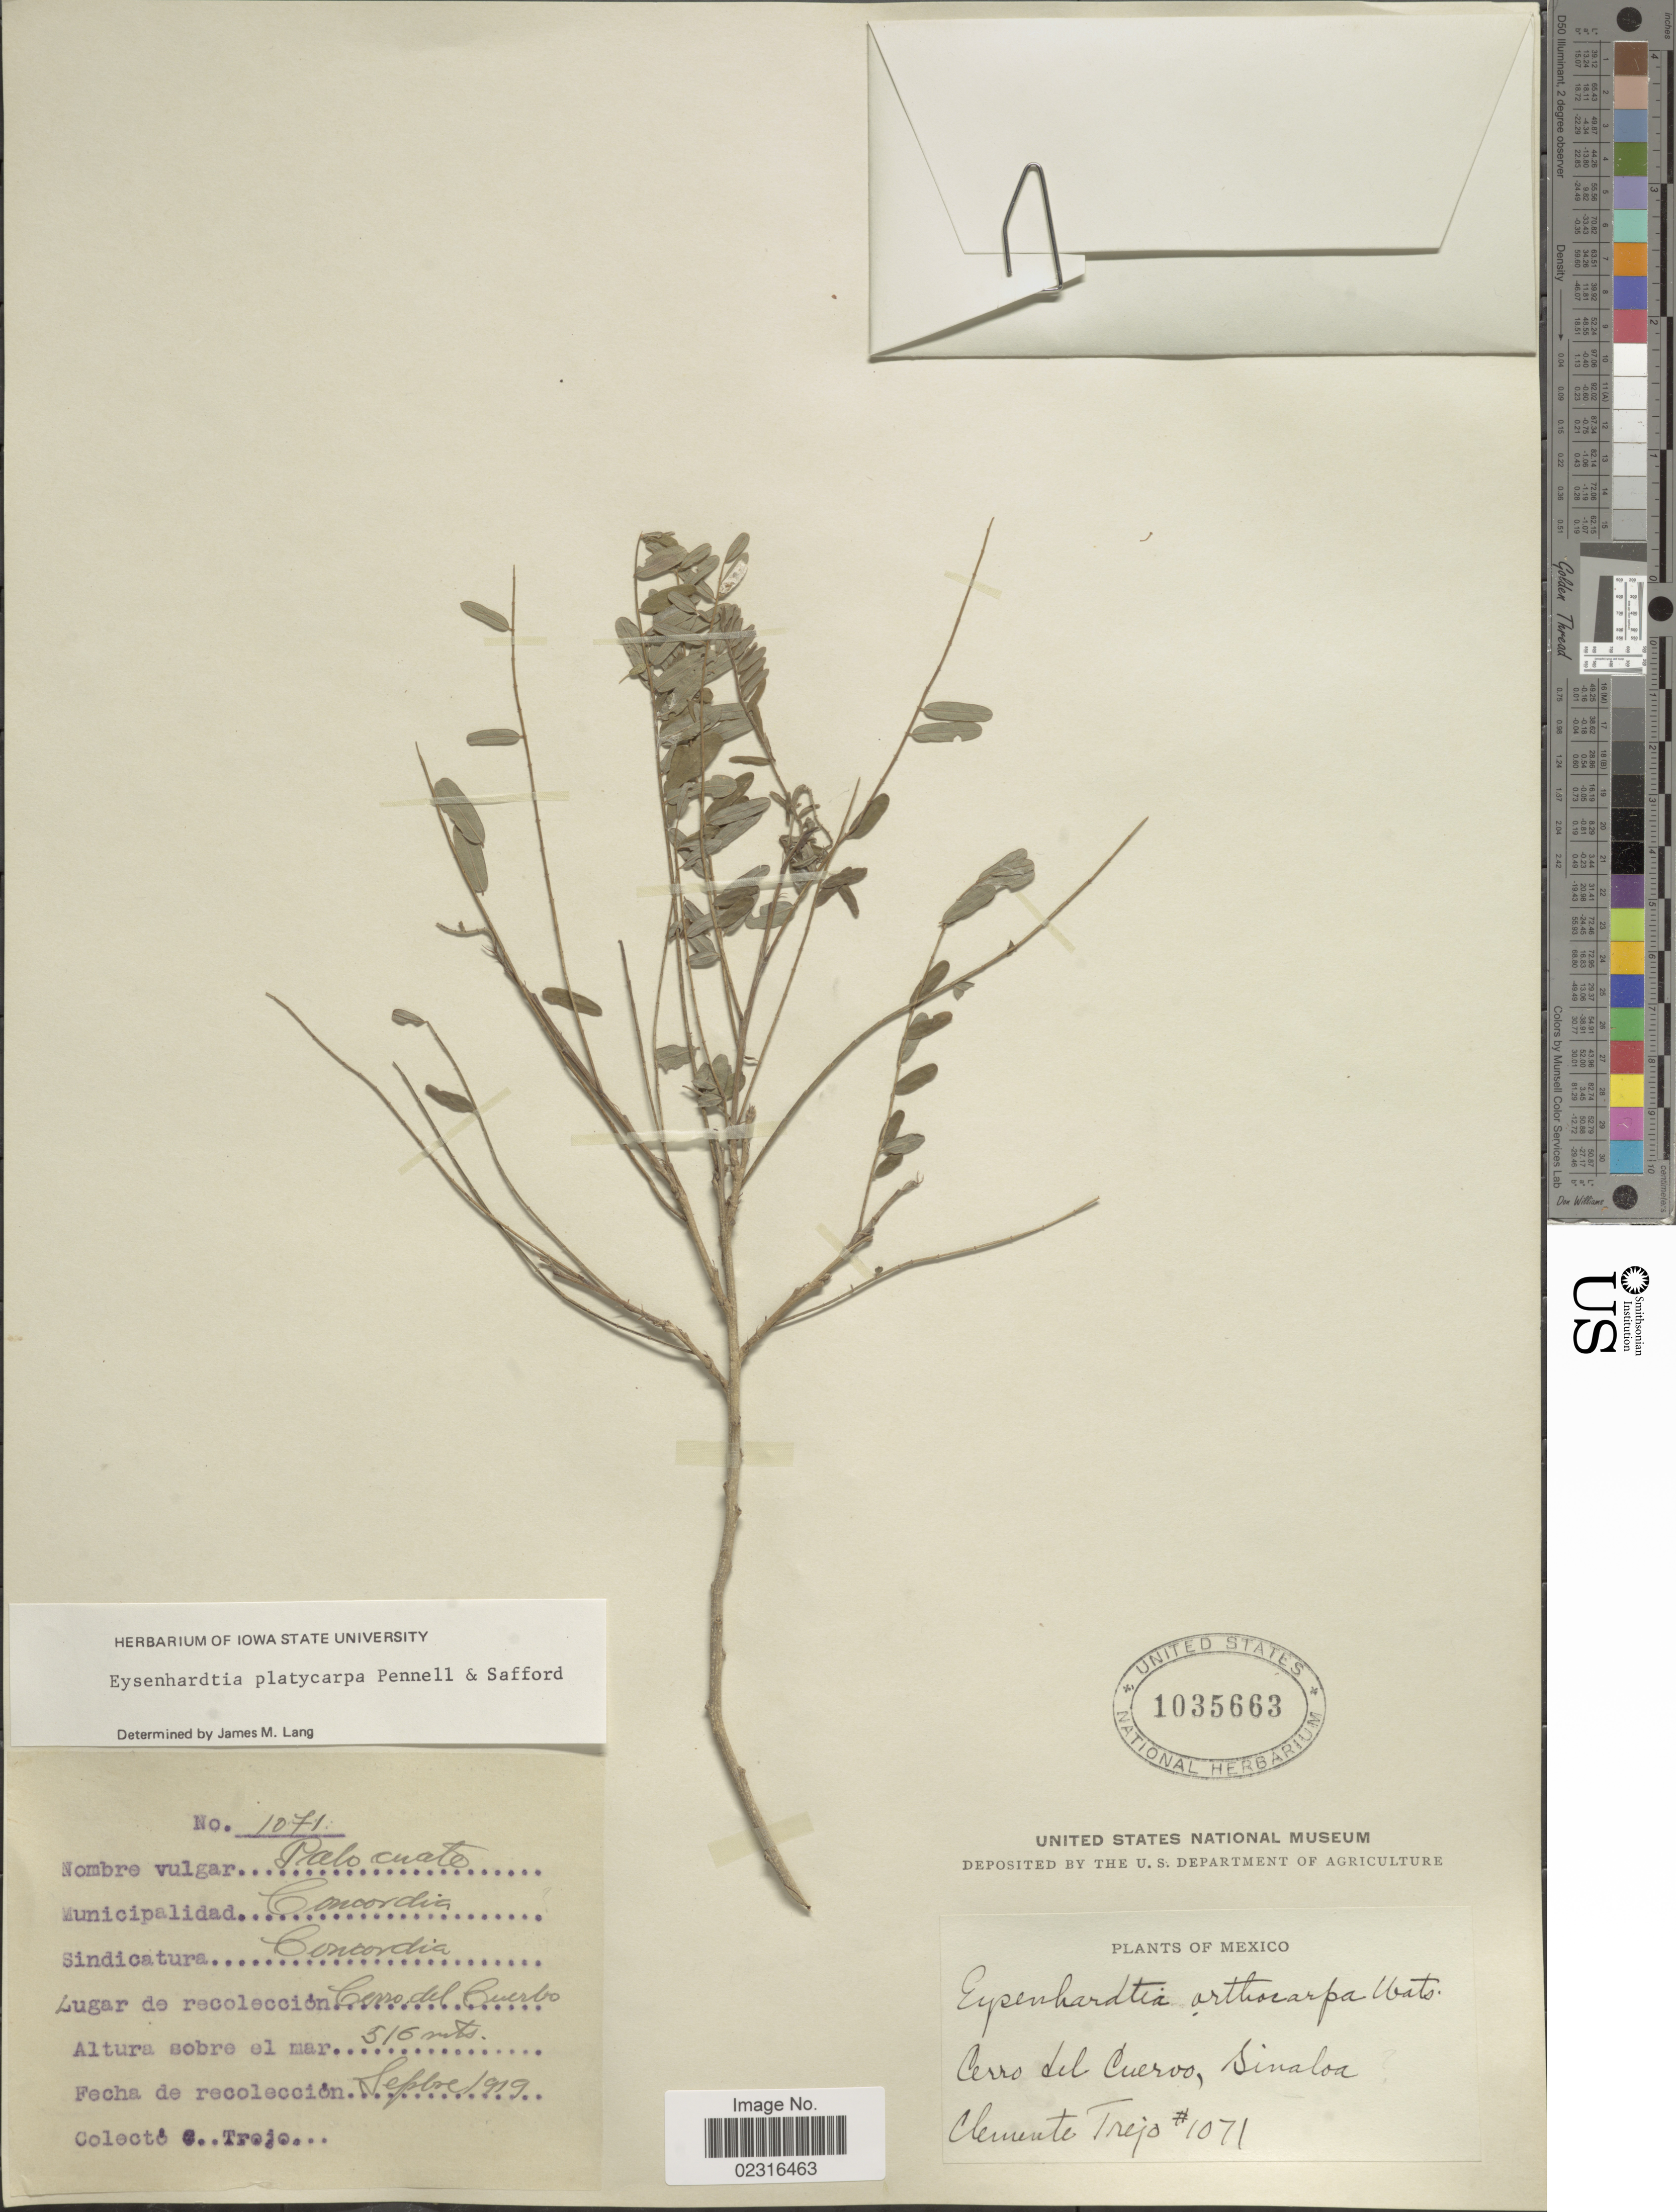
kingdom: Plantae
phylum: Tracheophyta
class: Magnoliopsida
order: Fabales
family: Fabaceae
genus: Eysenhardtia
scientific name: Eysenhardtia platycarpa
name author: Pennell & Saff.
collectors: C. Trejo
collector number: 1071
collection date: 1919-09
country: Mexico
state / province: Sinaloa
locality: Municipalidad Concordia, Sindicatura Concordia, Cerro del Cuervo.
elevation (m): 516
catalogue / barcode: US 1035663